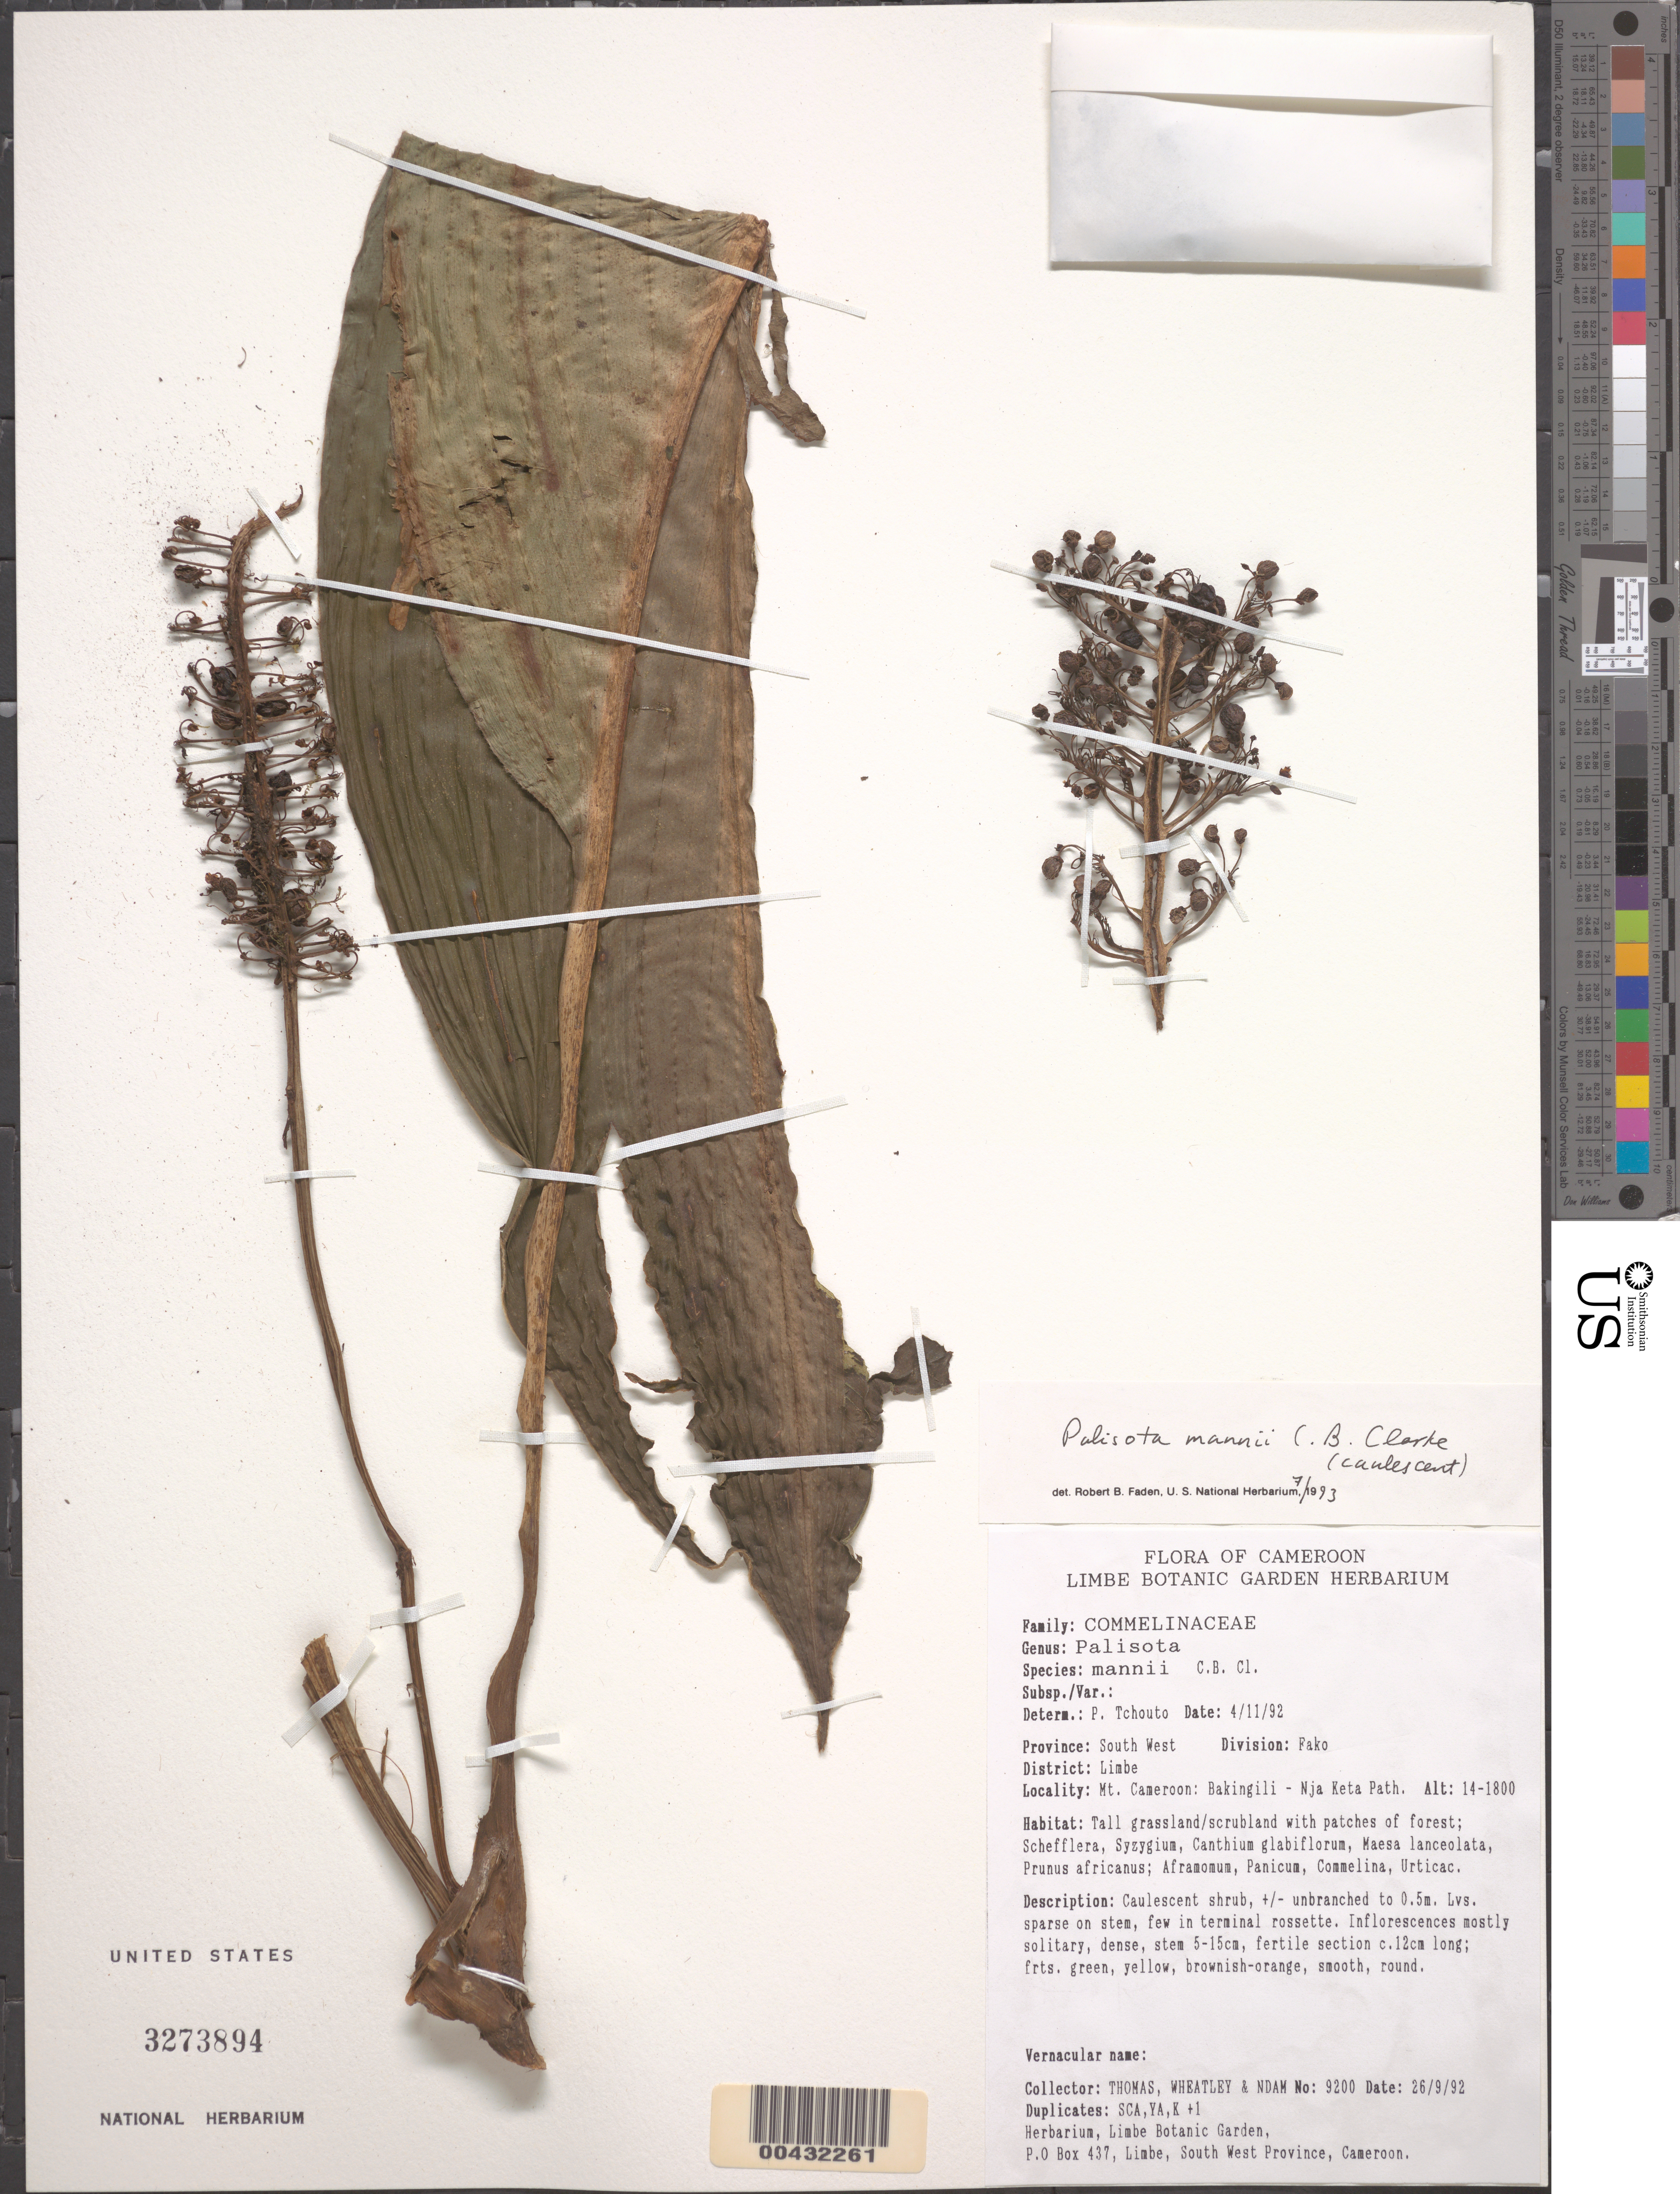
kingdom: Plantae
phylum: Tracheophyta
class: Liliopsida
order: Commelinales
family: Commelinaceae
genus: Palisota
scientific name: Palisota mannii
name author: C.B. Clarke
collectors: D. Thomas, -. Wheatley & -. Ndam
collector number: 9200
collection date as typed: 26 Sep 1992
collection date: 1992-09-26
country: Cameroon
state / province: Sud-Ouest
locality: Fako, limbe, mt cameroon, bakingili, nja keta path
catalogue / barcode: US 3273894